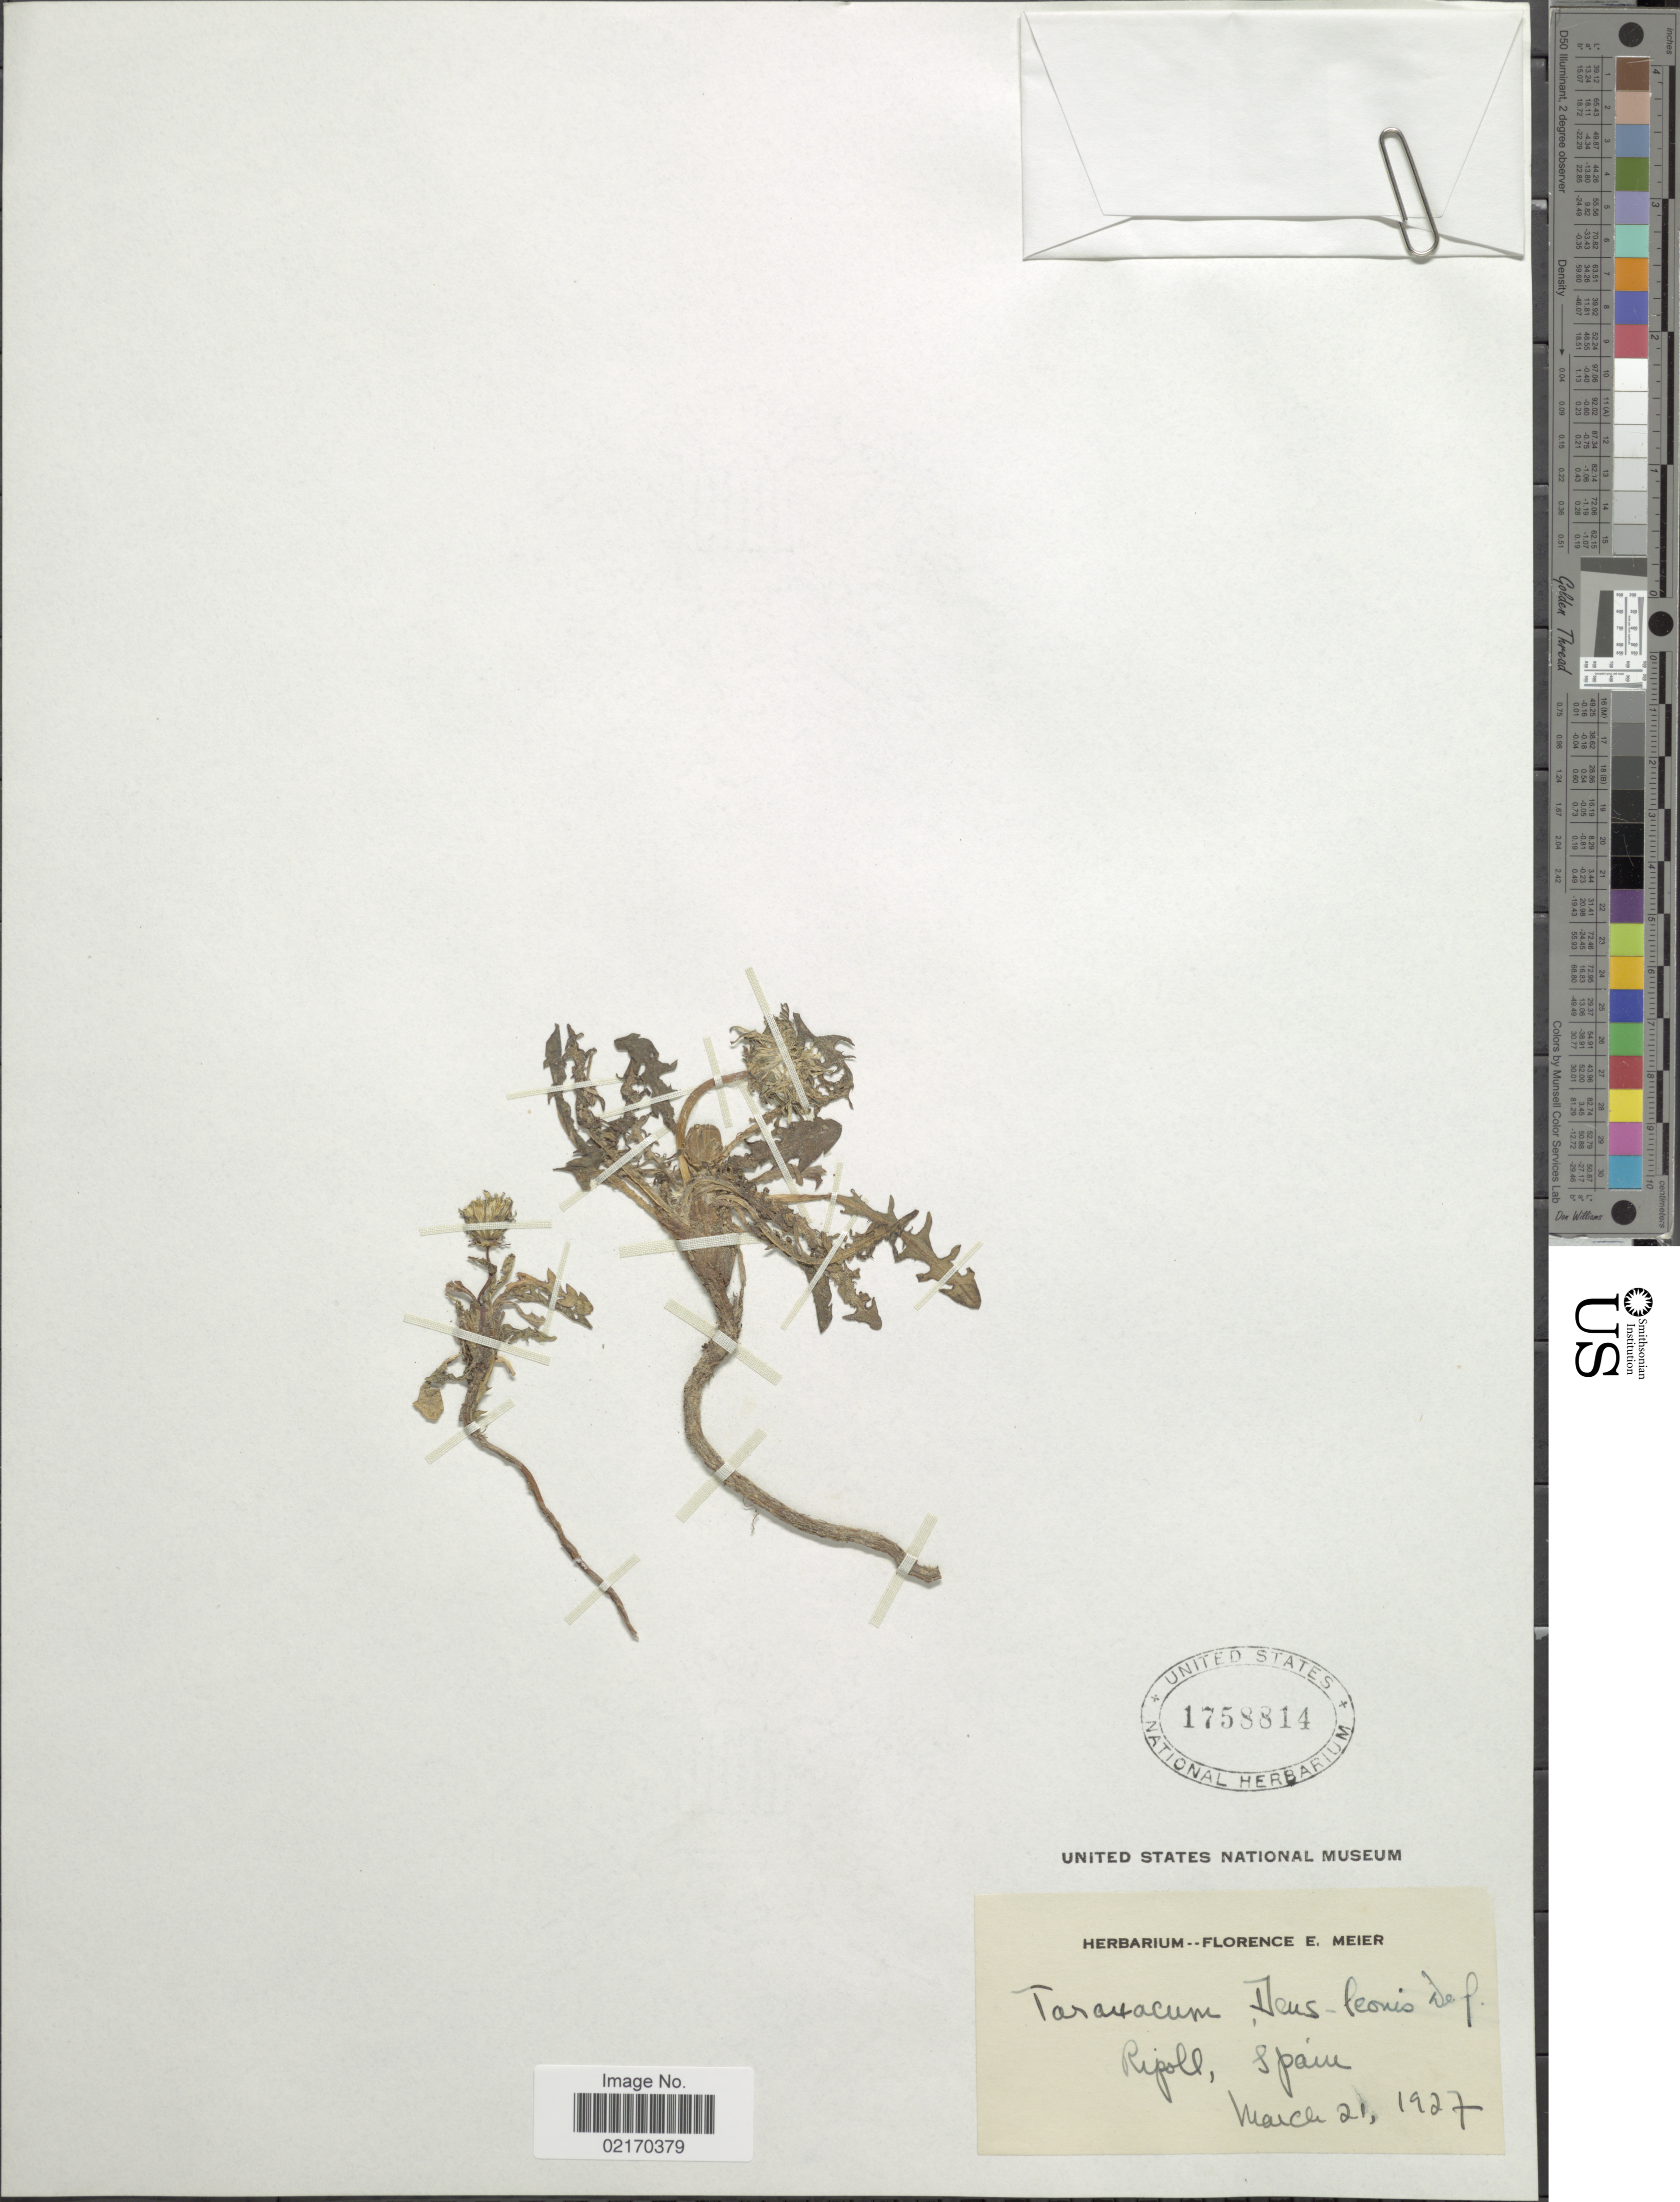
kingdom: Plantae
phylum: Tracheophyta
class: Magnoliopsida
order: Asterales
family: Asteraceae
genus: Taraxacum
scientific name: Taraxacum campylodes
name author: G.E. Haglund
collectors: ex herb. Florence E. Meier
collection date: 1927-03-21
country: Spain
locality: Ripoll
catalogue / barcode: US 1758814